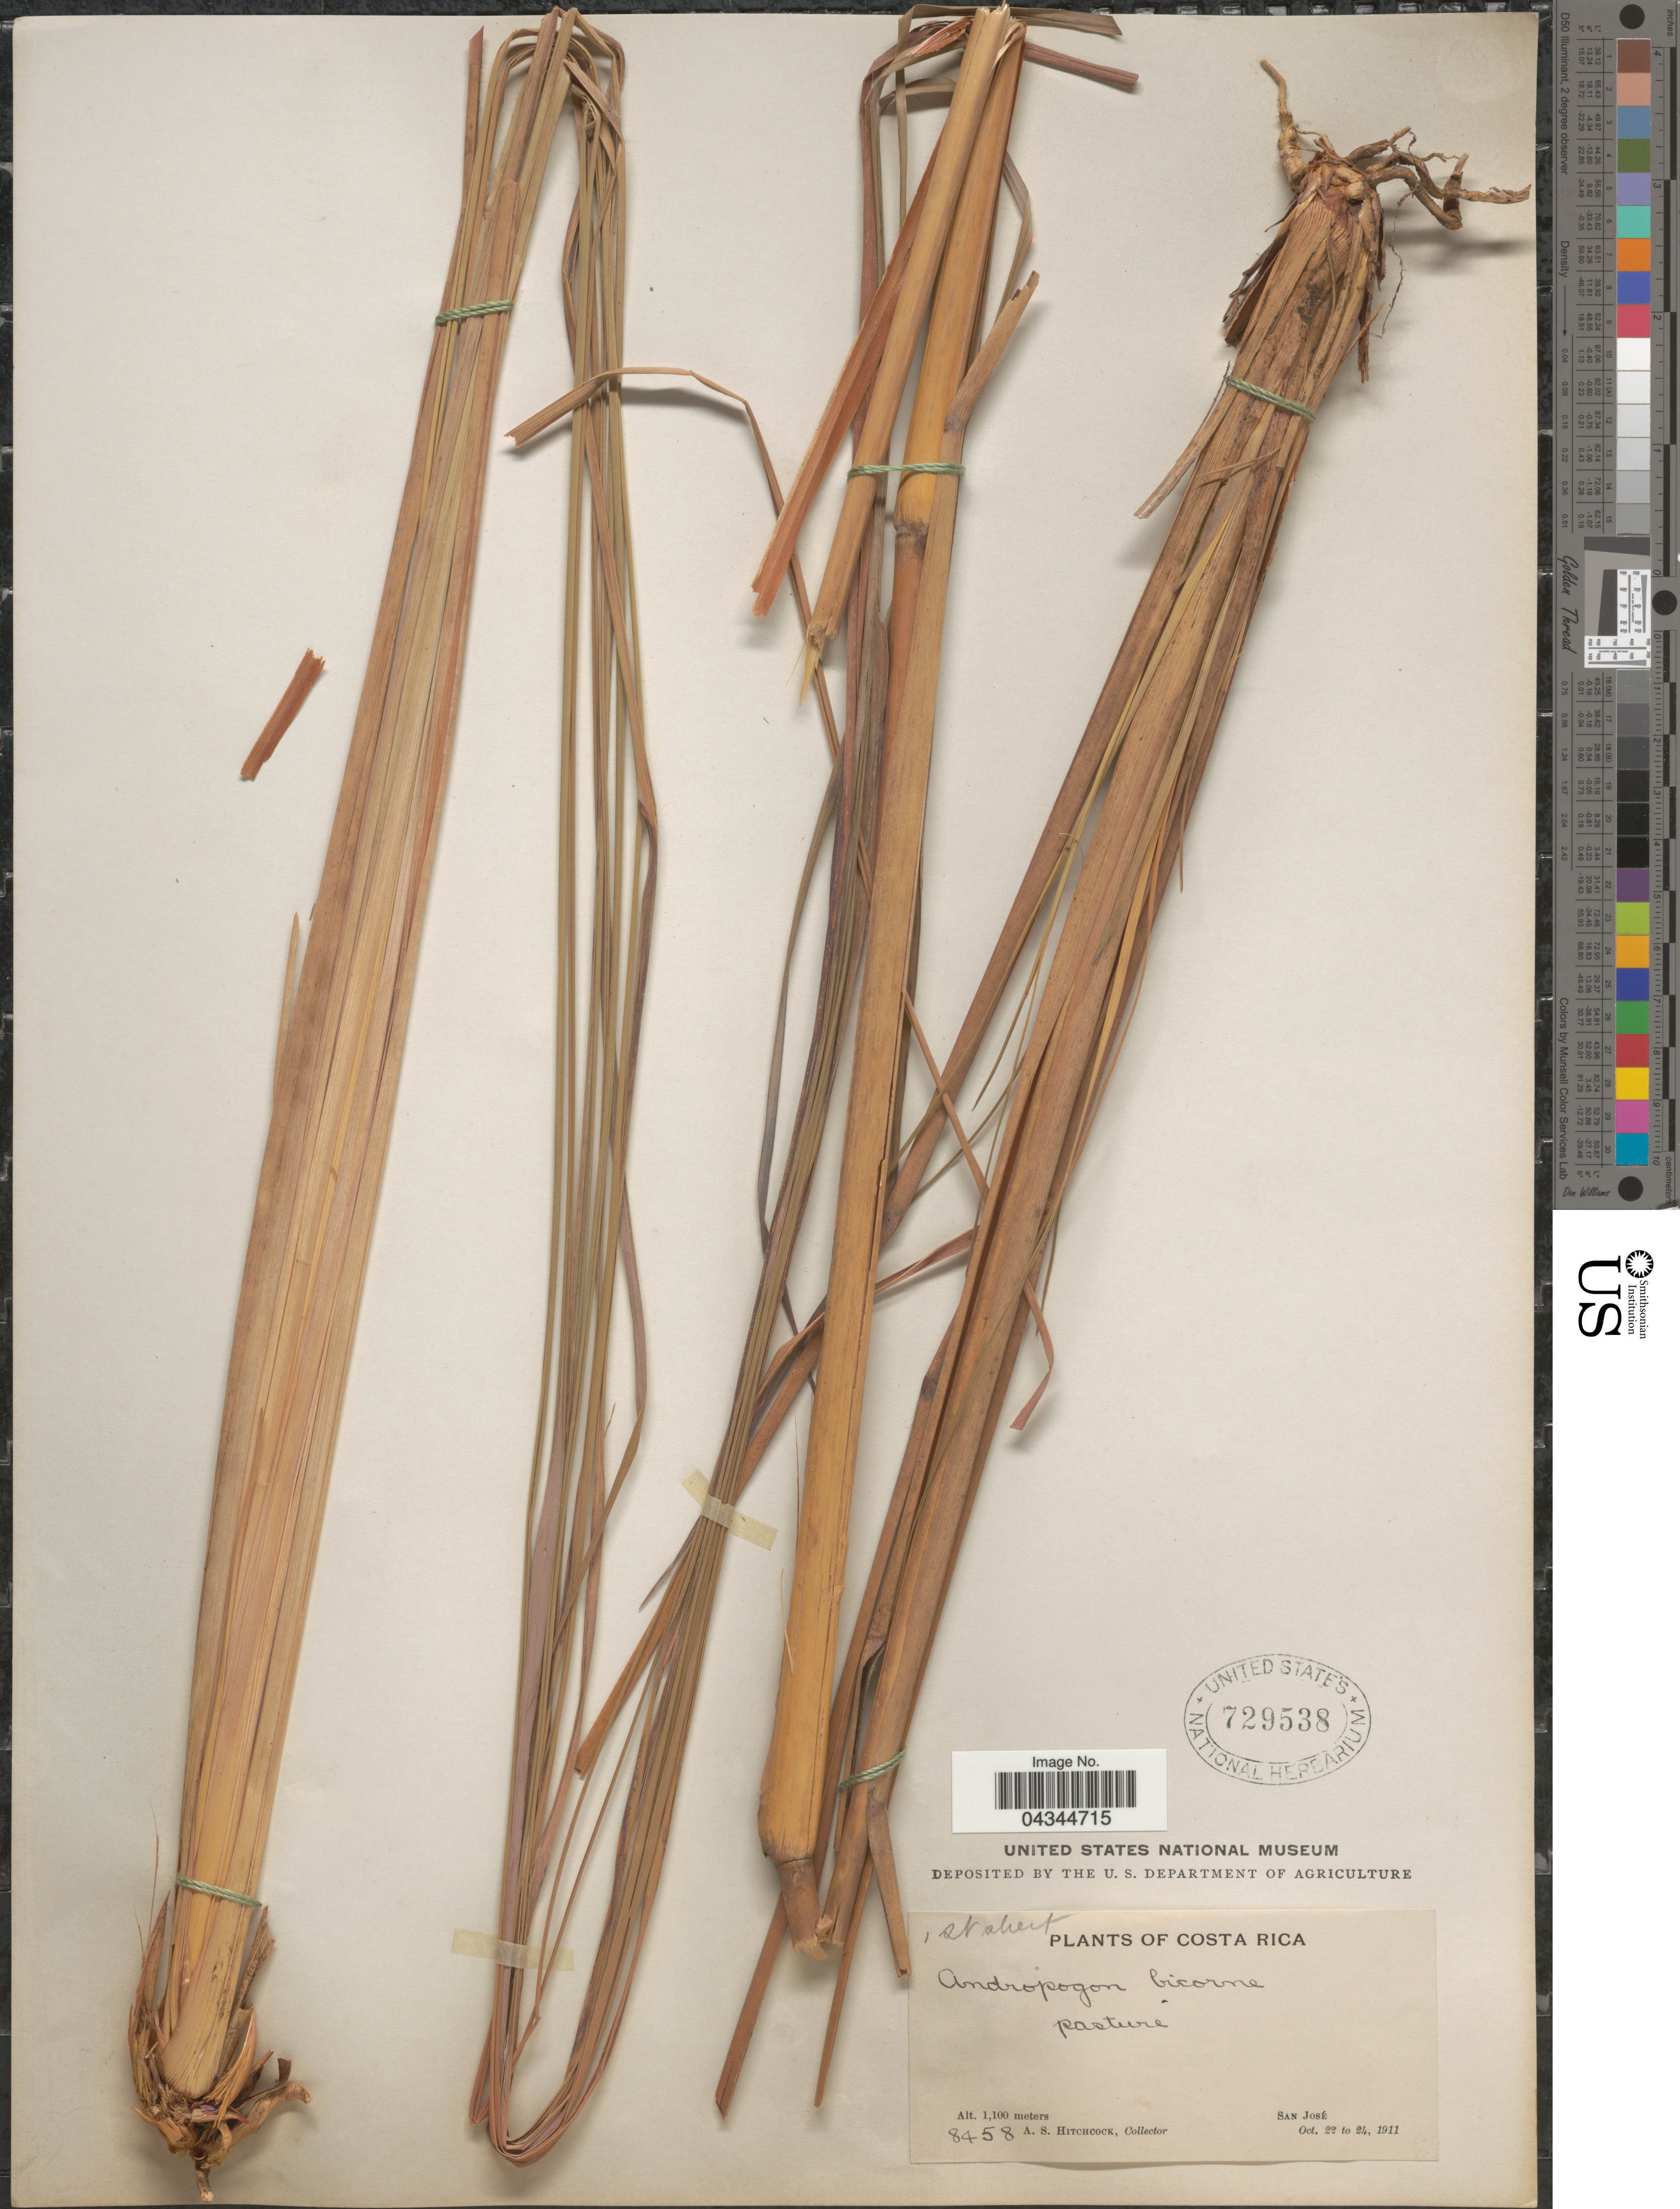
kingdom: Plantae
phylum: Tracheophyta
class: Liliopsida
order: Poales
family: Poaceae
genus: Andropogon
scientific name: Andropogon bicornis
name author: L.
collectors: A. S. Hitchcock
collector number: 8458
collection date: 1911-10-22/1911-10-24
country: Costa Rica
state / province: San José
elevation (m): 1100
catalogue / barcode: US 729538